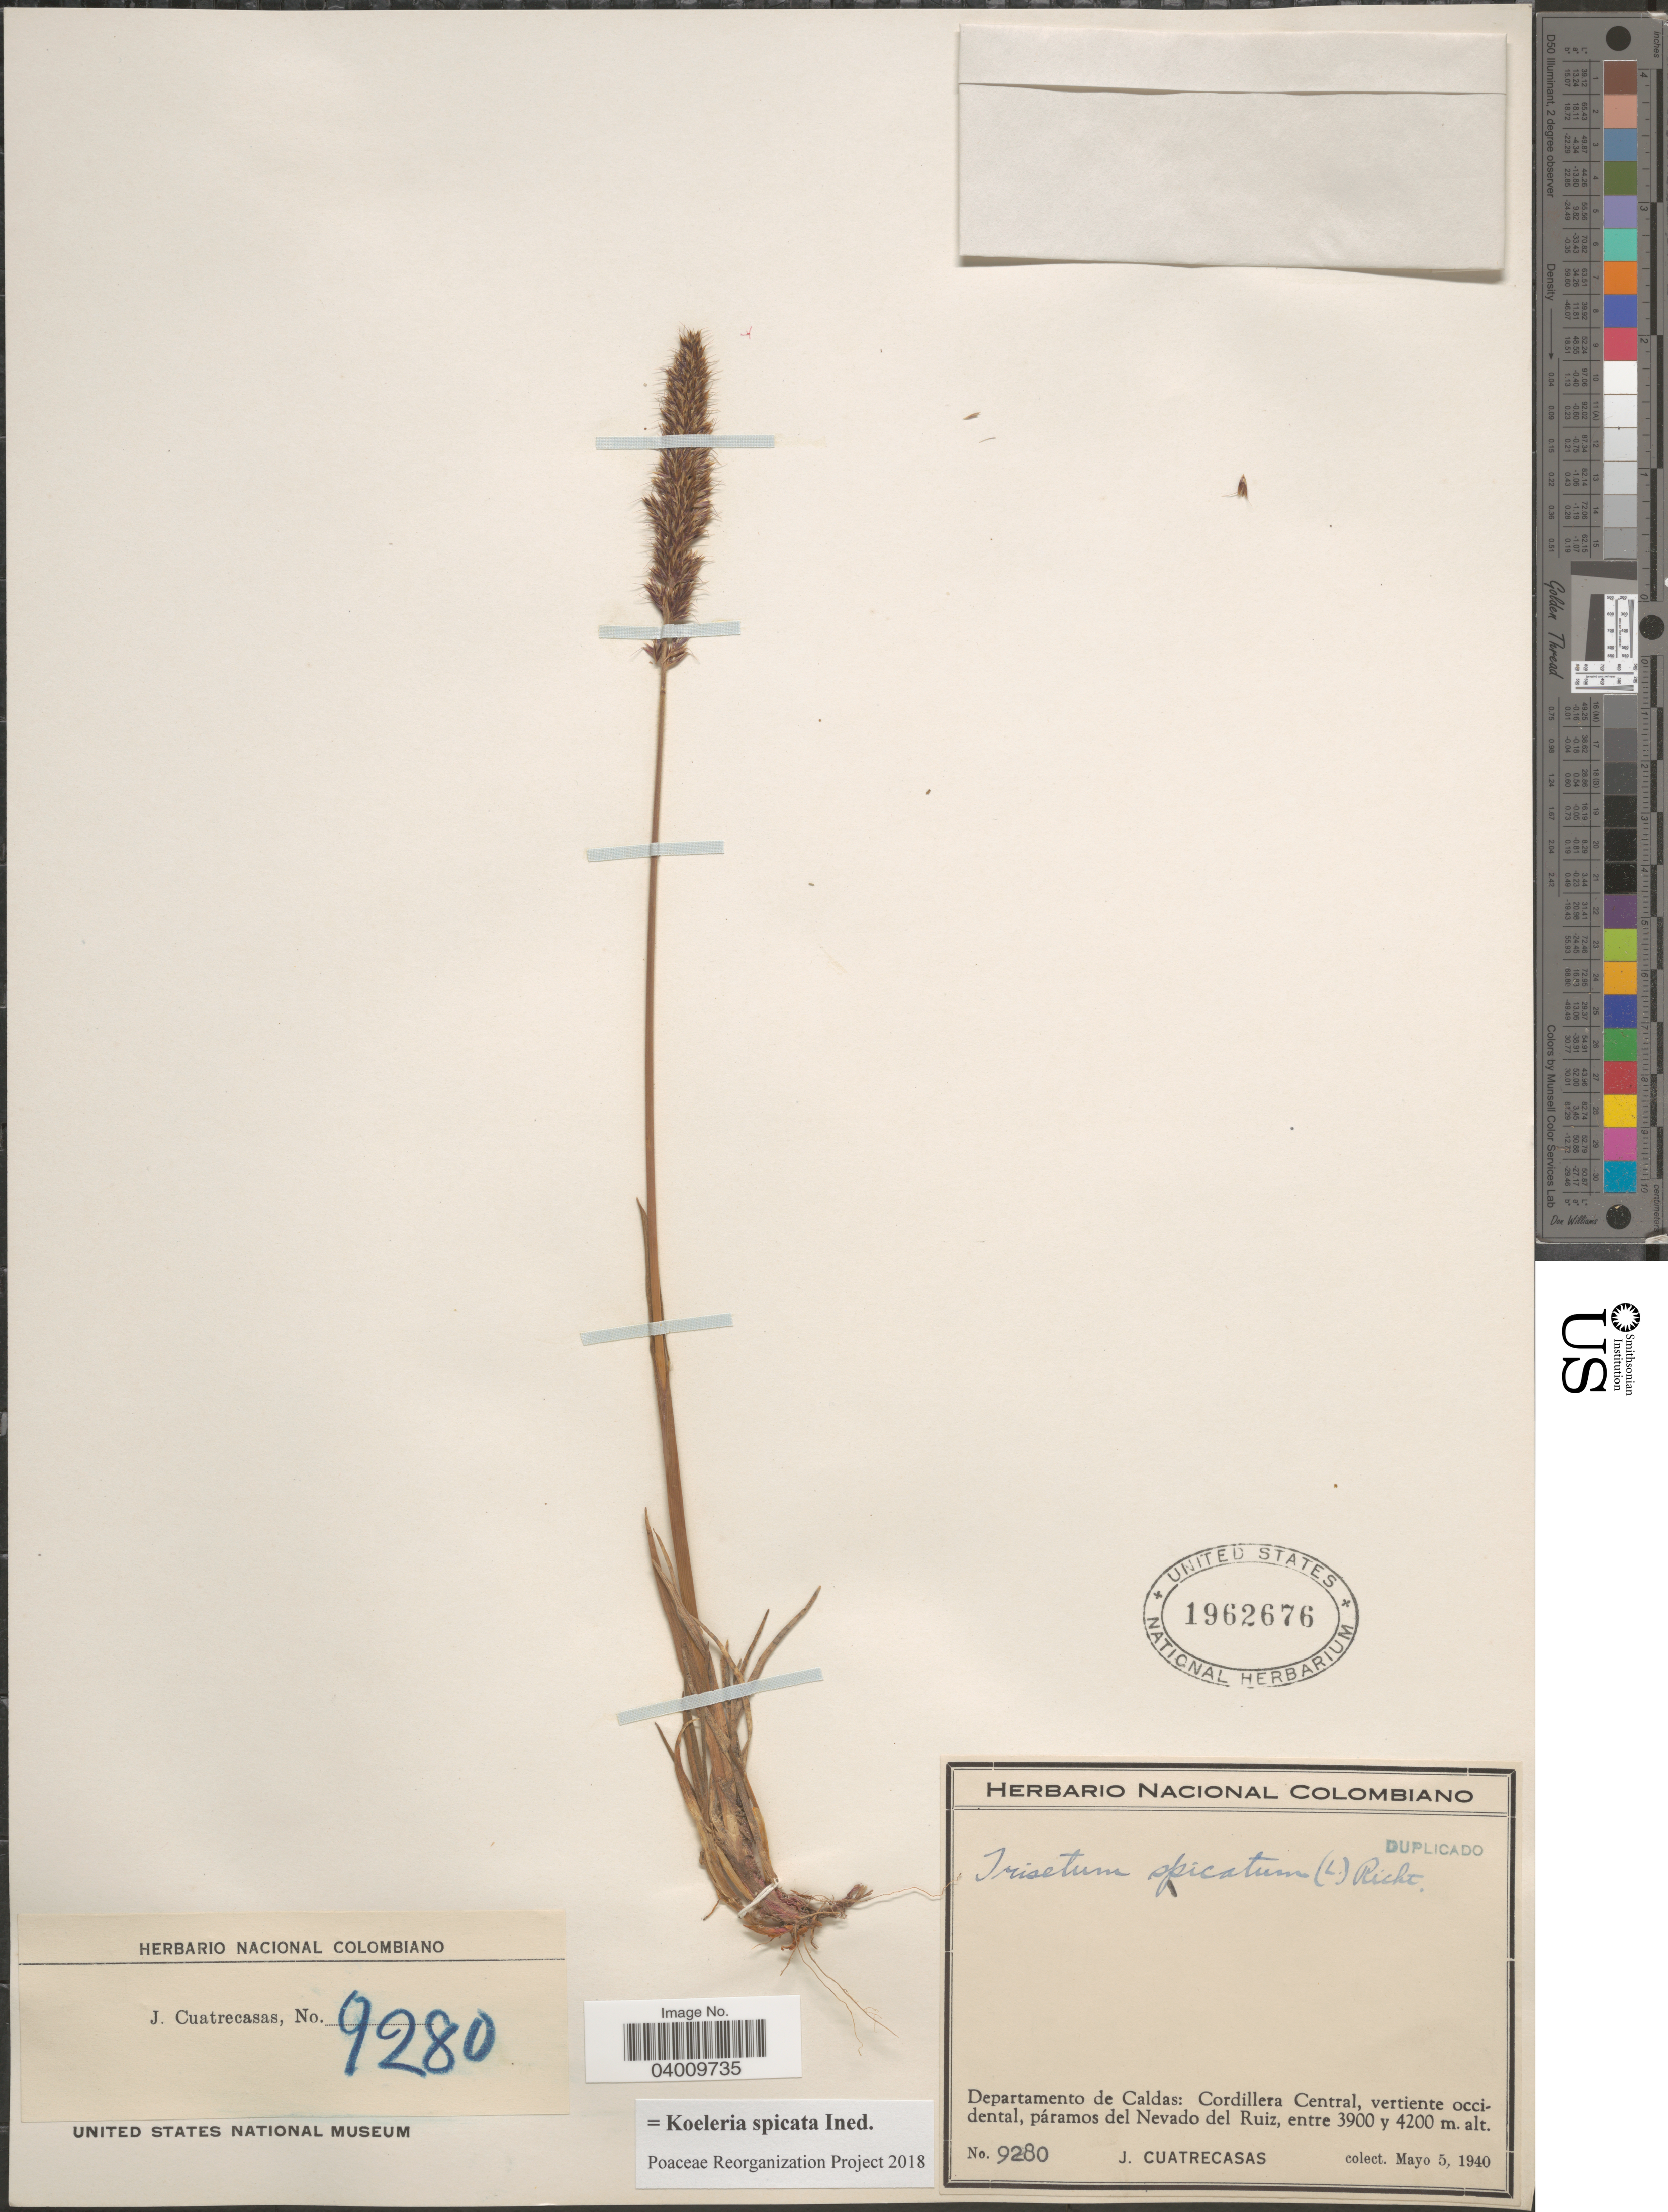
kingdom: Plantae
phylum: Tracheophyta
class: Liliopsida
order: Poales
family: Poaceae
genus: Koeleria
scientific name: Koeleria spicata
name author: (L.) Barberá et al.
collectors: J. Cuatrecasas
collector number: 9280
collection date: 1940-05-05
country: Colombia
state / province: Caldas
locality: Departamento de Caldas: Cordillera Central, vertiente occidental, páramos del Nevado del Ruiz.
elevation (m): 3900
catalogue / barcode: US 1962676